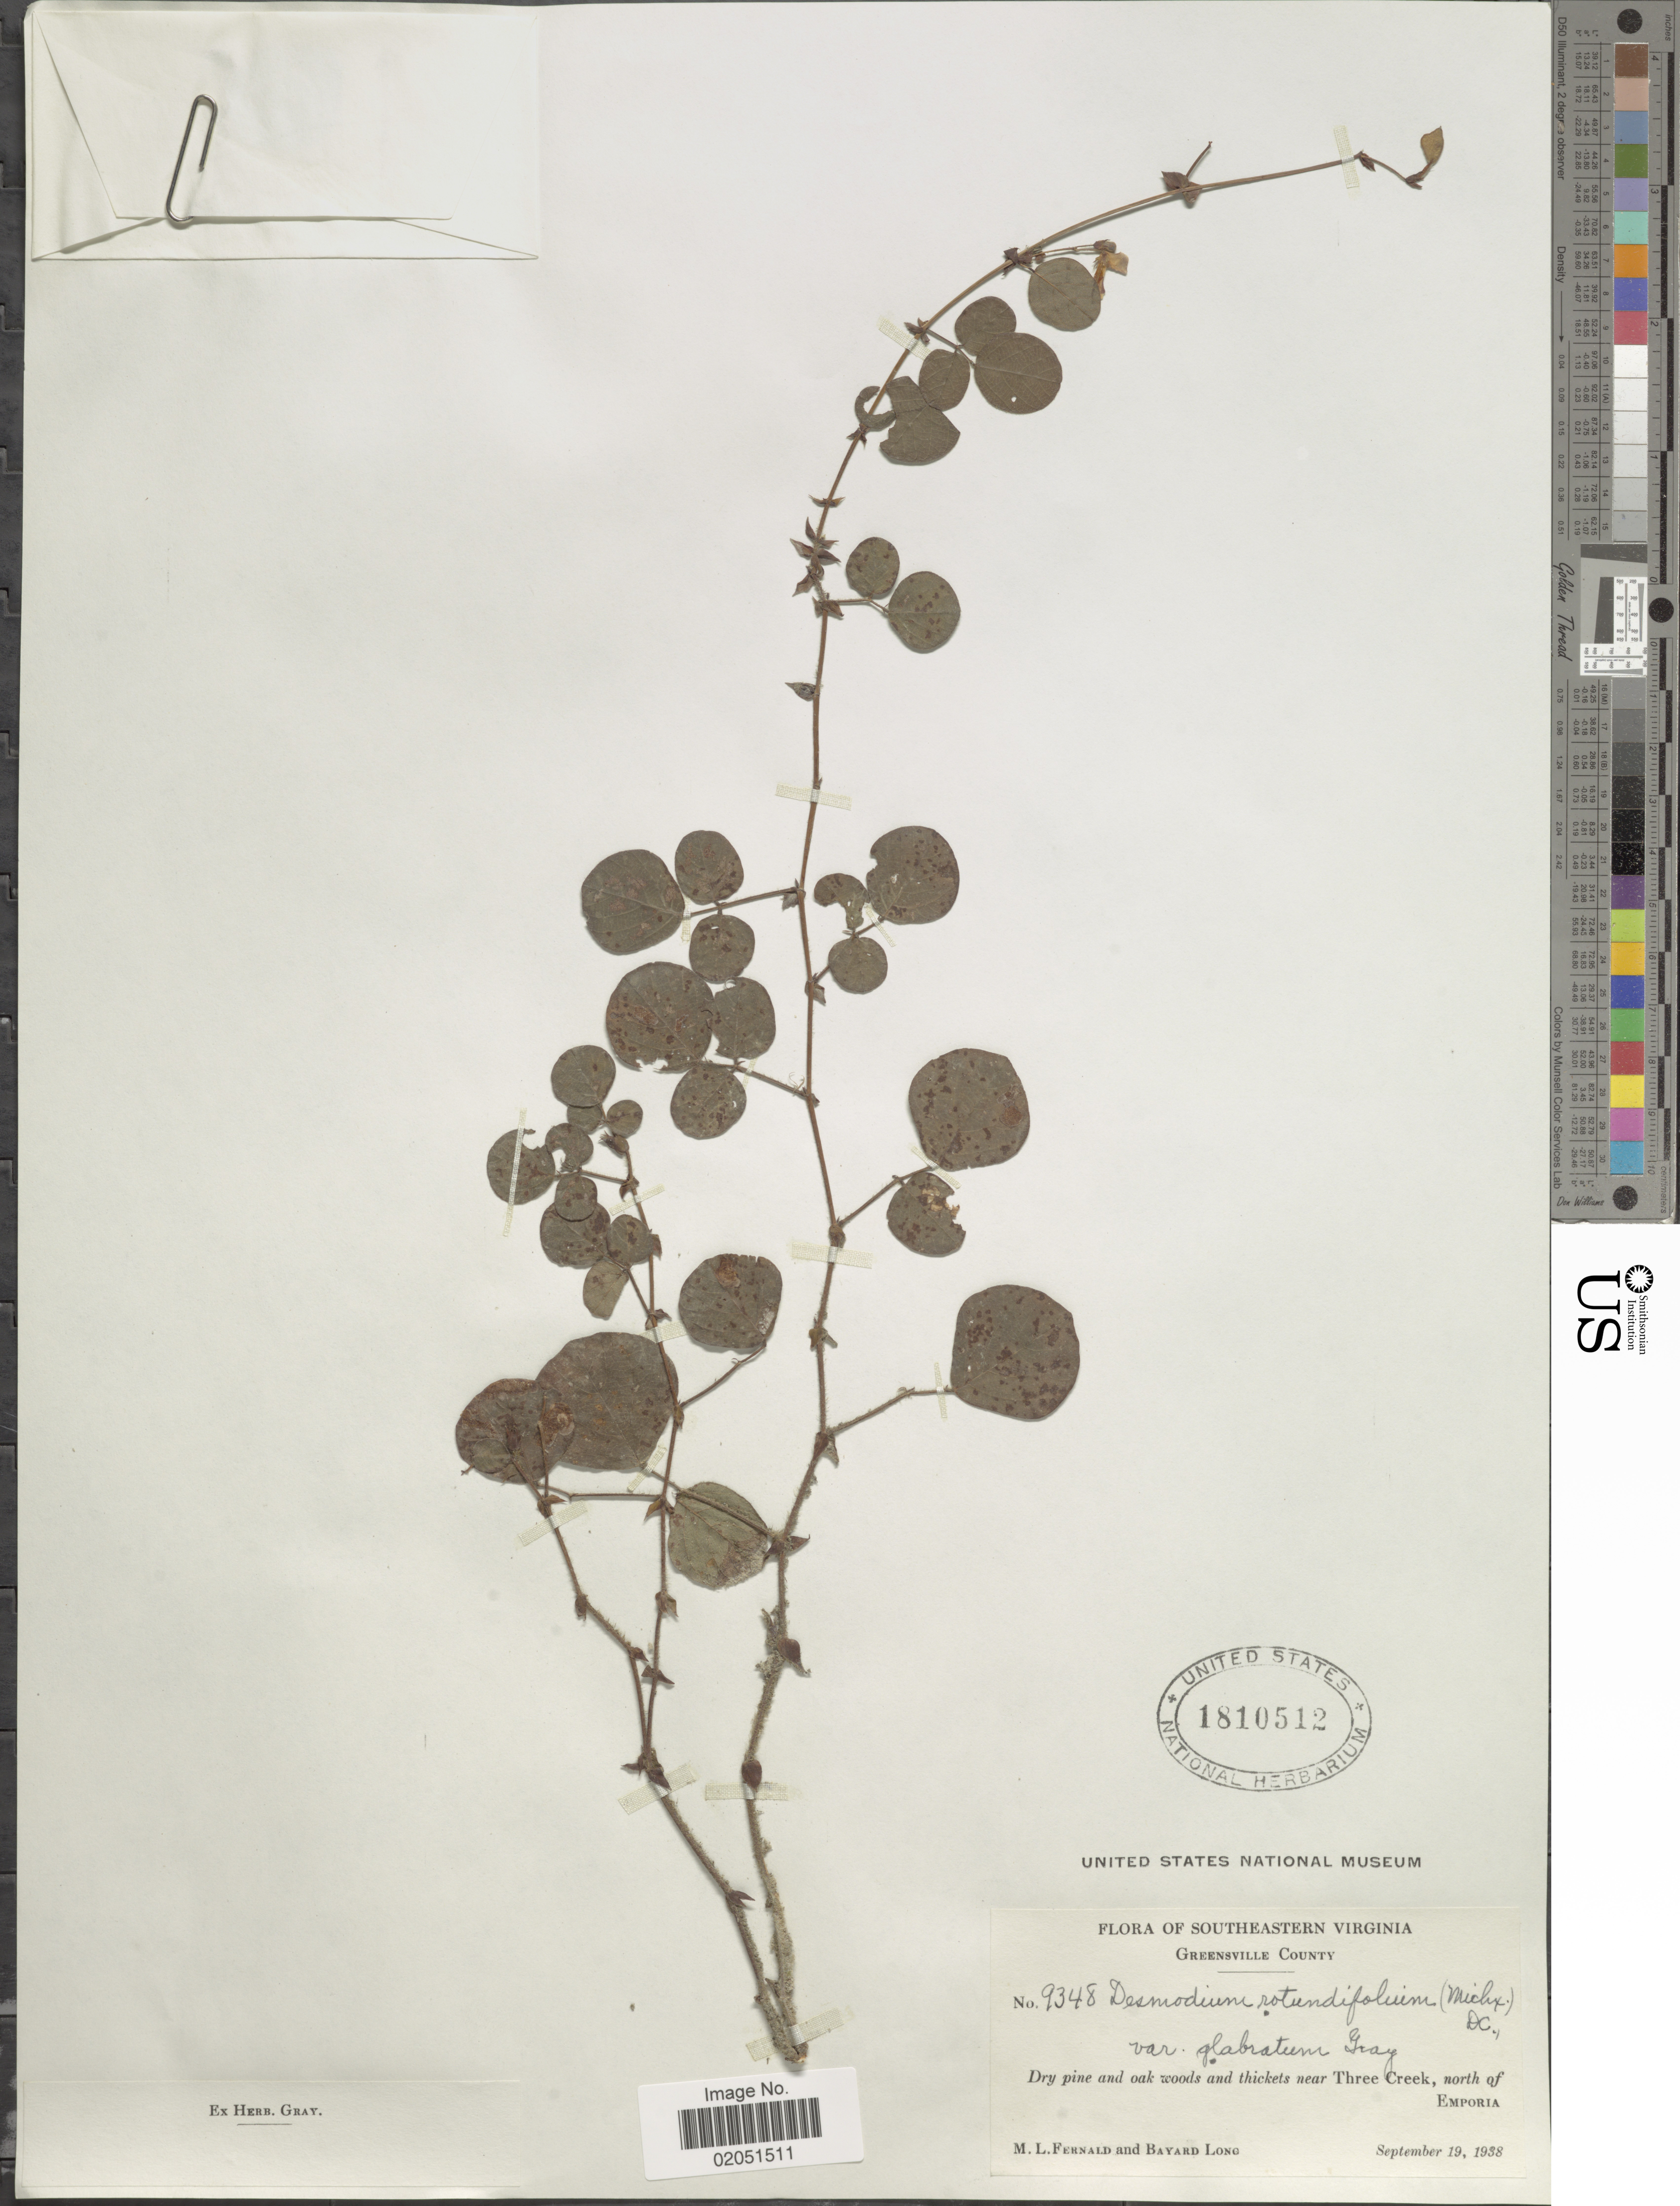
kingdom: Plantae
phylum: Tracheophyta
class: Magnoliopsida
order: Fabales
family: Fabaceae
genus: Desmodium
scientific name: Desmodium rotundifolium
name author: DC.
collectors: M. L. Fernald & B. Long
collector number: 9348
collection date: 1938-09-19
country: United States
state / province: Virginia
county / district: Greensville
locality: Southeastern Virginia, Greensville County, dry pine and oak woods and thickets near Three Creek, north of Emporia.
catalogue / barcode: US 1810512